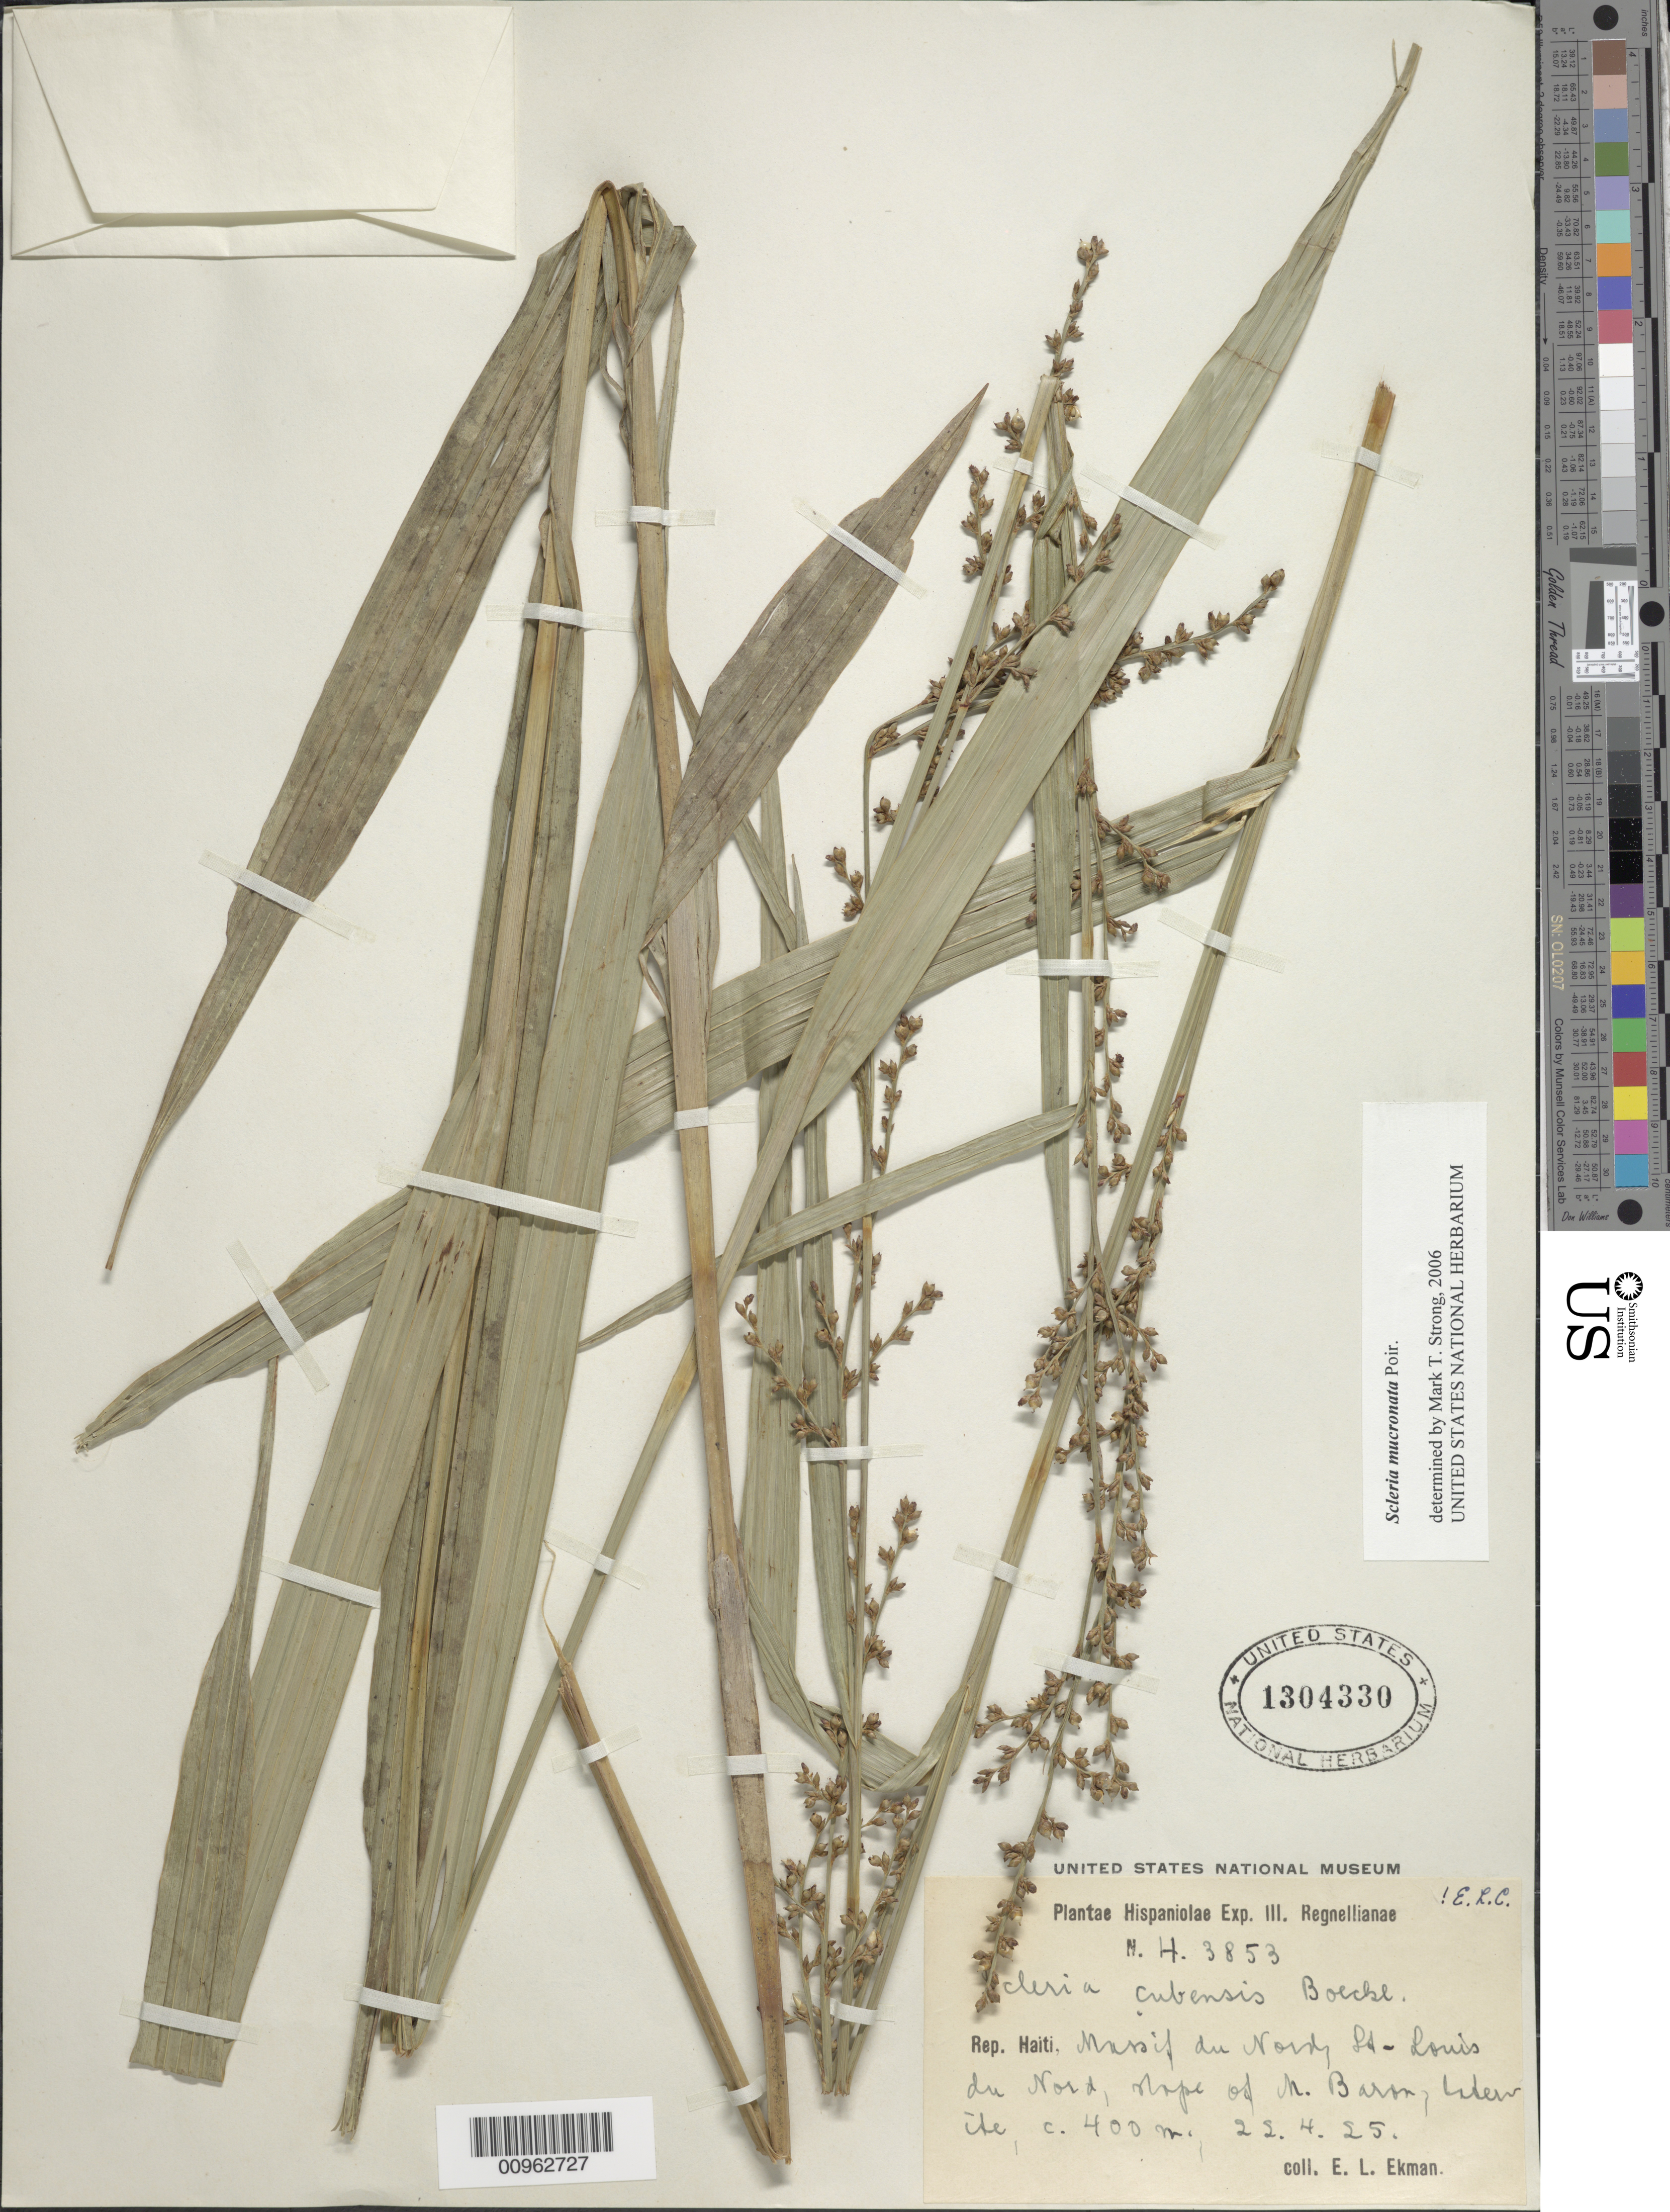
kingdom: Plantae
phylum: Tracheophyta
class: Liliopsida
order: Poales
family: Cyperaceae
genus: Scleria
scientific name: Scleria mucronata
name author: Poir.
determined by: Strong, M. T., (US), Smithsonian Institution - National Museum of Natural History (UNITED STATES)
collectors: E. L. Ekman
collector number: H 3853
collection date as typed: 22 Apr 1925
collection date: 1925-04-22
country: Haiti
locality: Massif du Nord, St. Louis du Nord, slope of M. Baron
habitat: Laterite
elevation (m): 400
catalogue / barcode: US 1304330